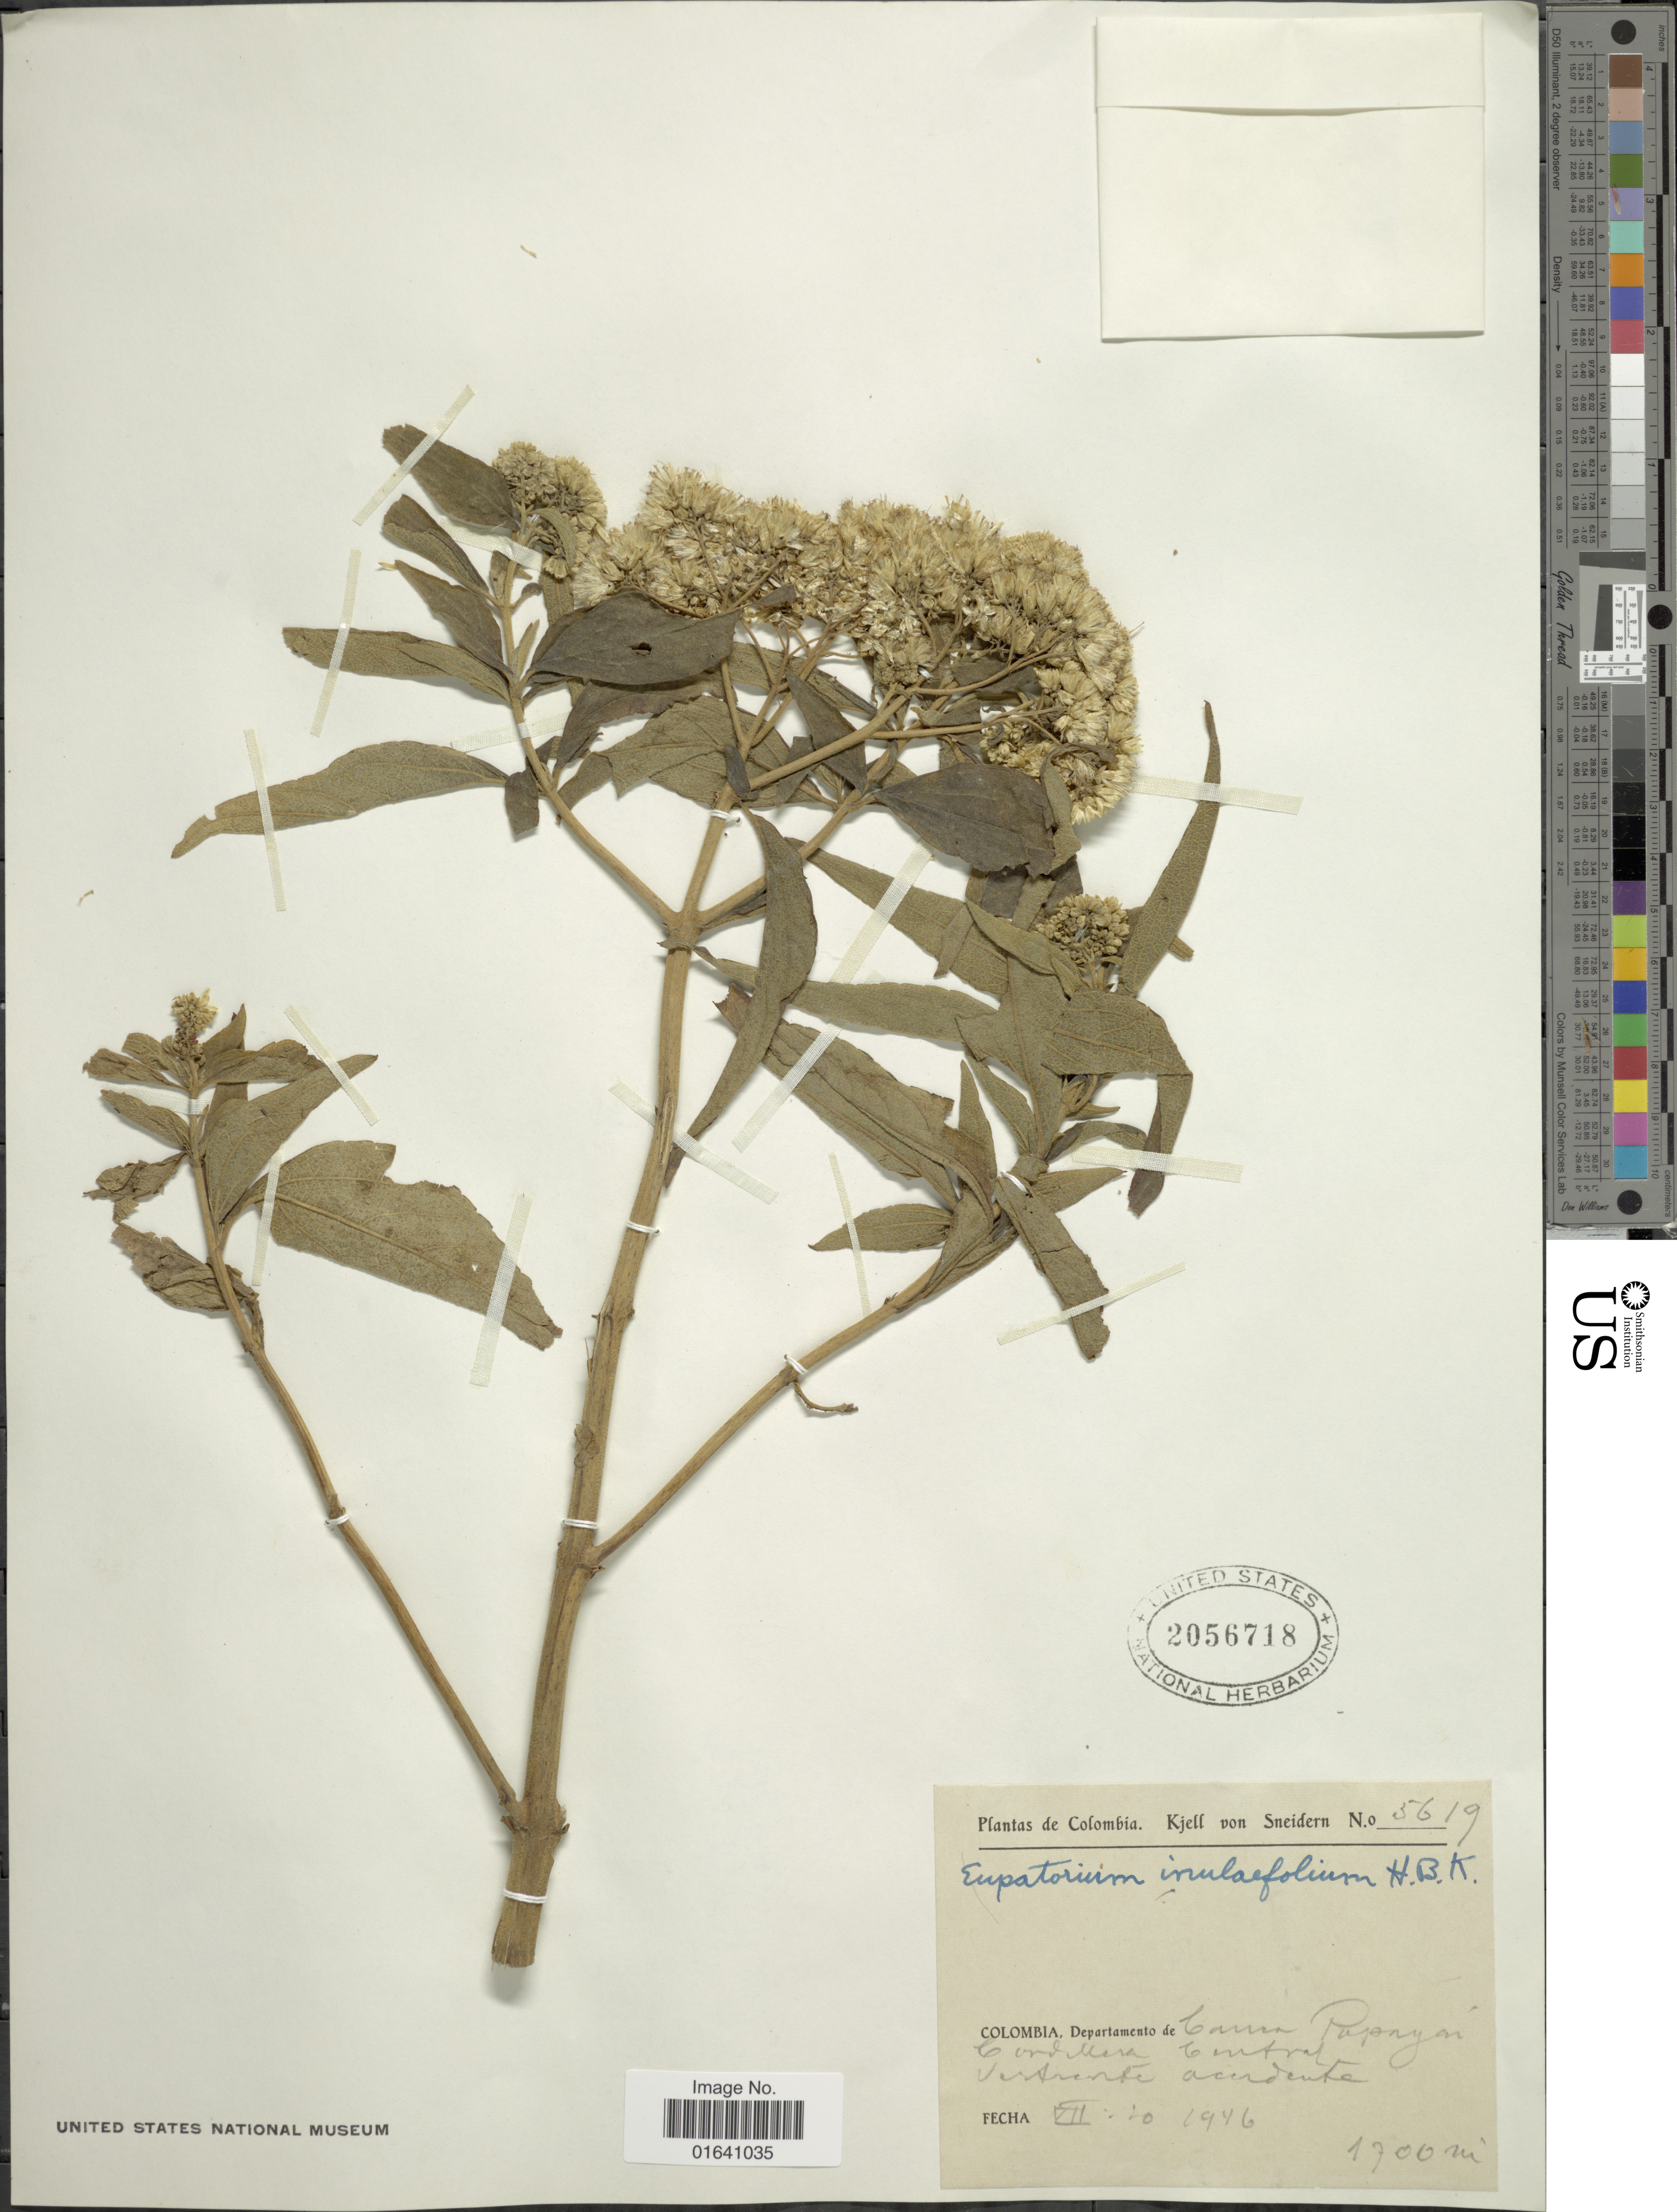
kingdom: Plantae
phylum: Tracheophyta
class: Magnoliopsida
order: Asterales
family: Asteraceae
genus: Austroeupatorium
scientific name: Austroeupatorium inulaefolium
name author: (Kunth) R.M. King & H. Rob.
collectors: K. von Sneidern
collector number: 5619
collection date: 1946-07-20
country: Colombia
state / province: Cauca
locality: Popayan, Cordillera Central occidental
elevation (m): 1700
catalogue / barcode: US 2056718